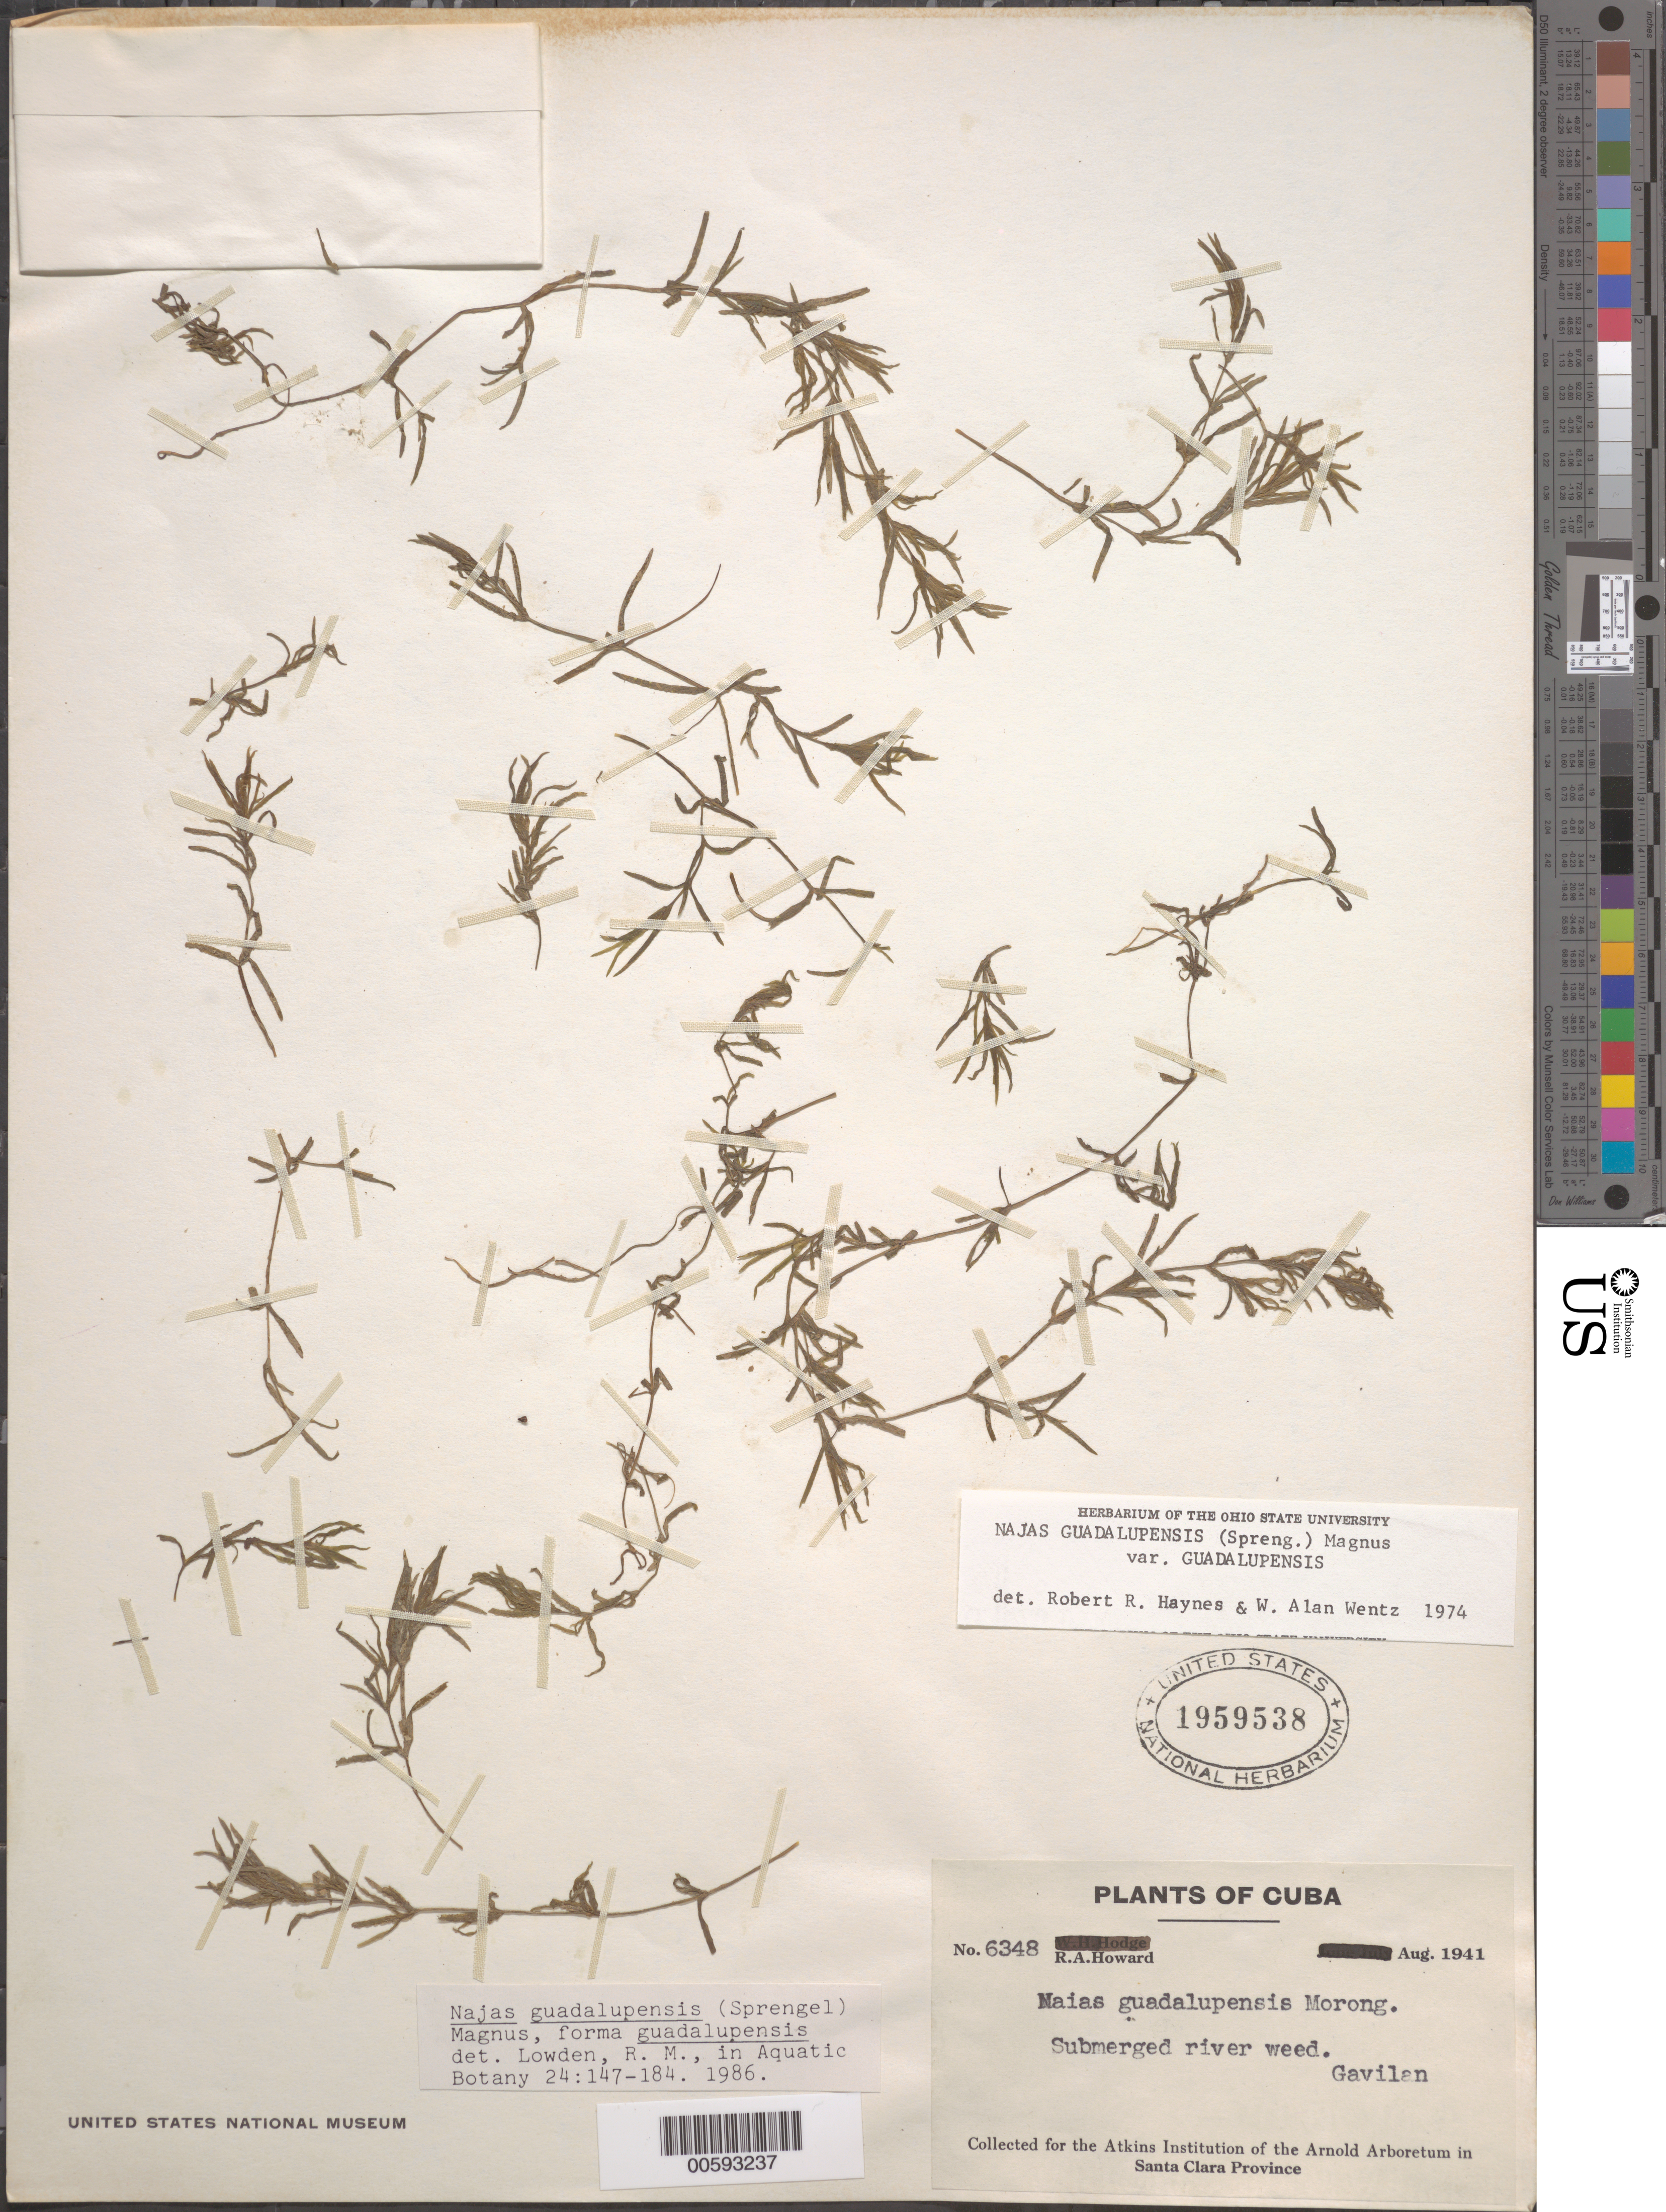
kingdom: Plantae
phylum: Tracheophyta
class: Liliopsida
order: Alismatales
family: Hydrocharitaceae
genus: Najas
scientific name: Najas guadalupensis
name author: (Spreng.) Magnus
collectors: R. A. Howard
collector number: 6348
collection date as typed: Aug 1941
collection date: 1941-08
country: Cuba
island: Greater Antilles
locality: Gavilan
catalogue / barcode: US 1959538